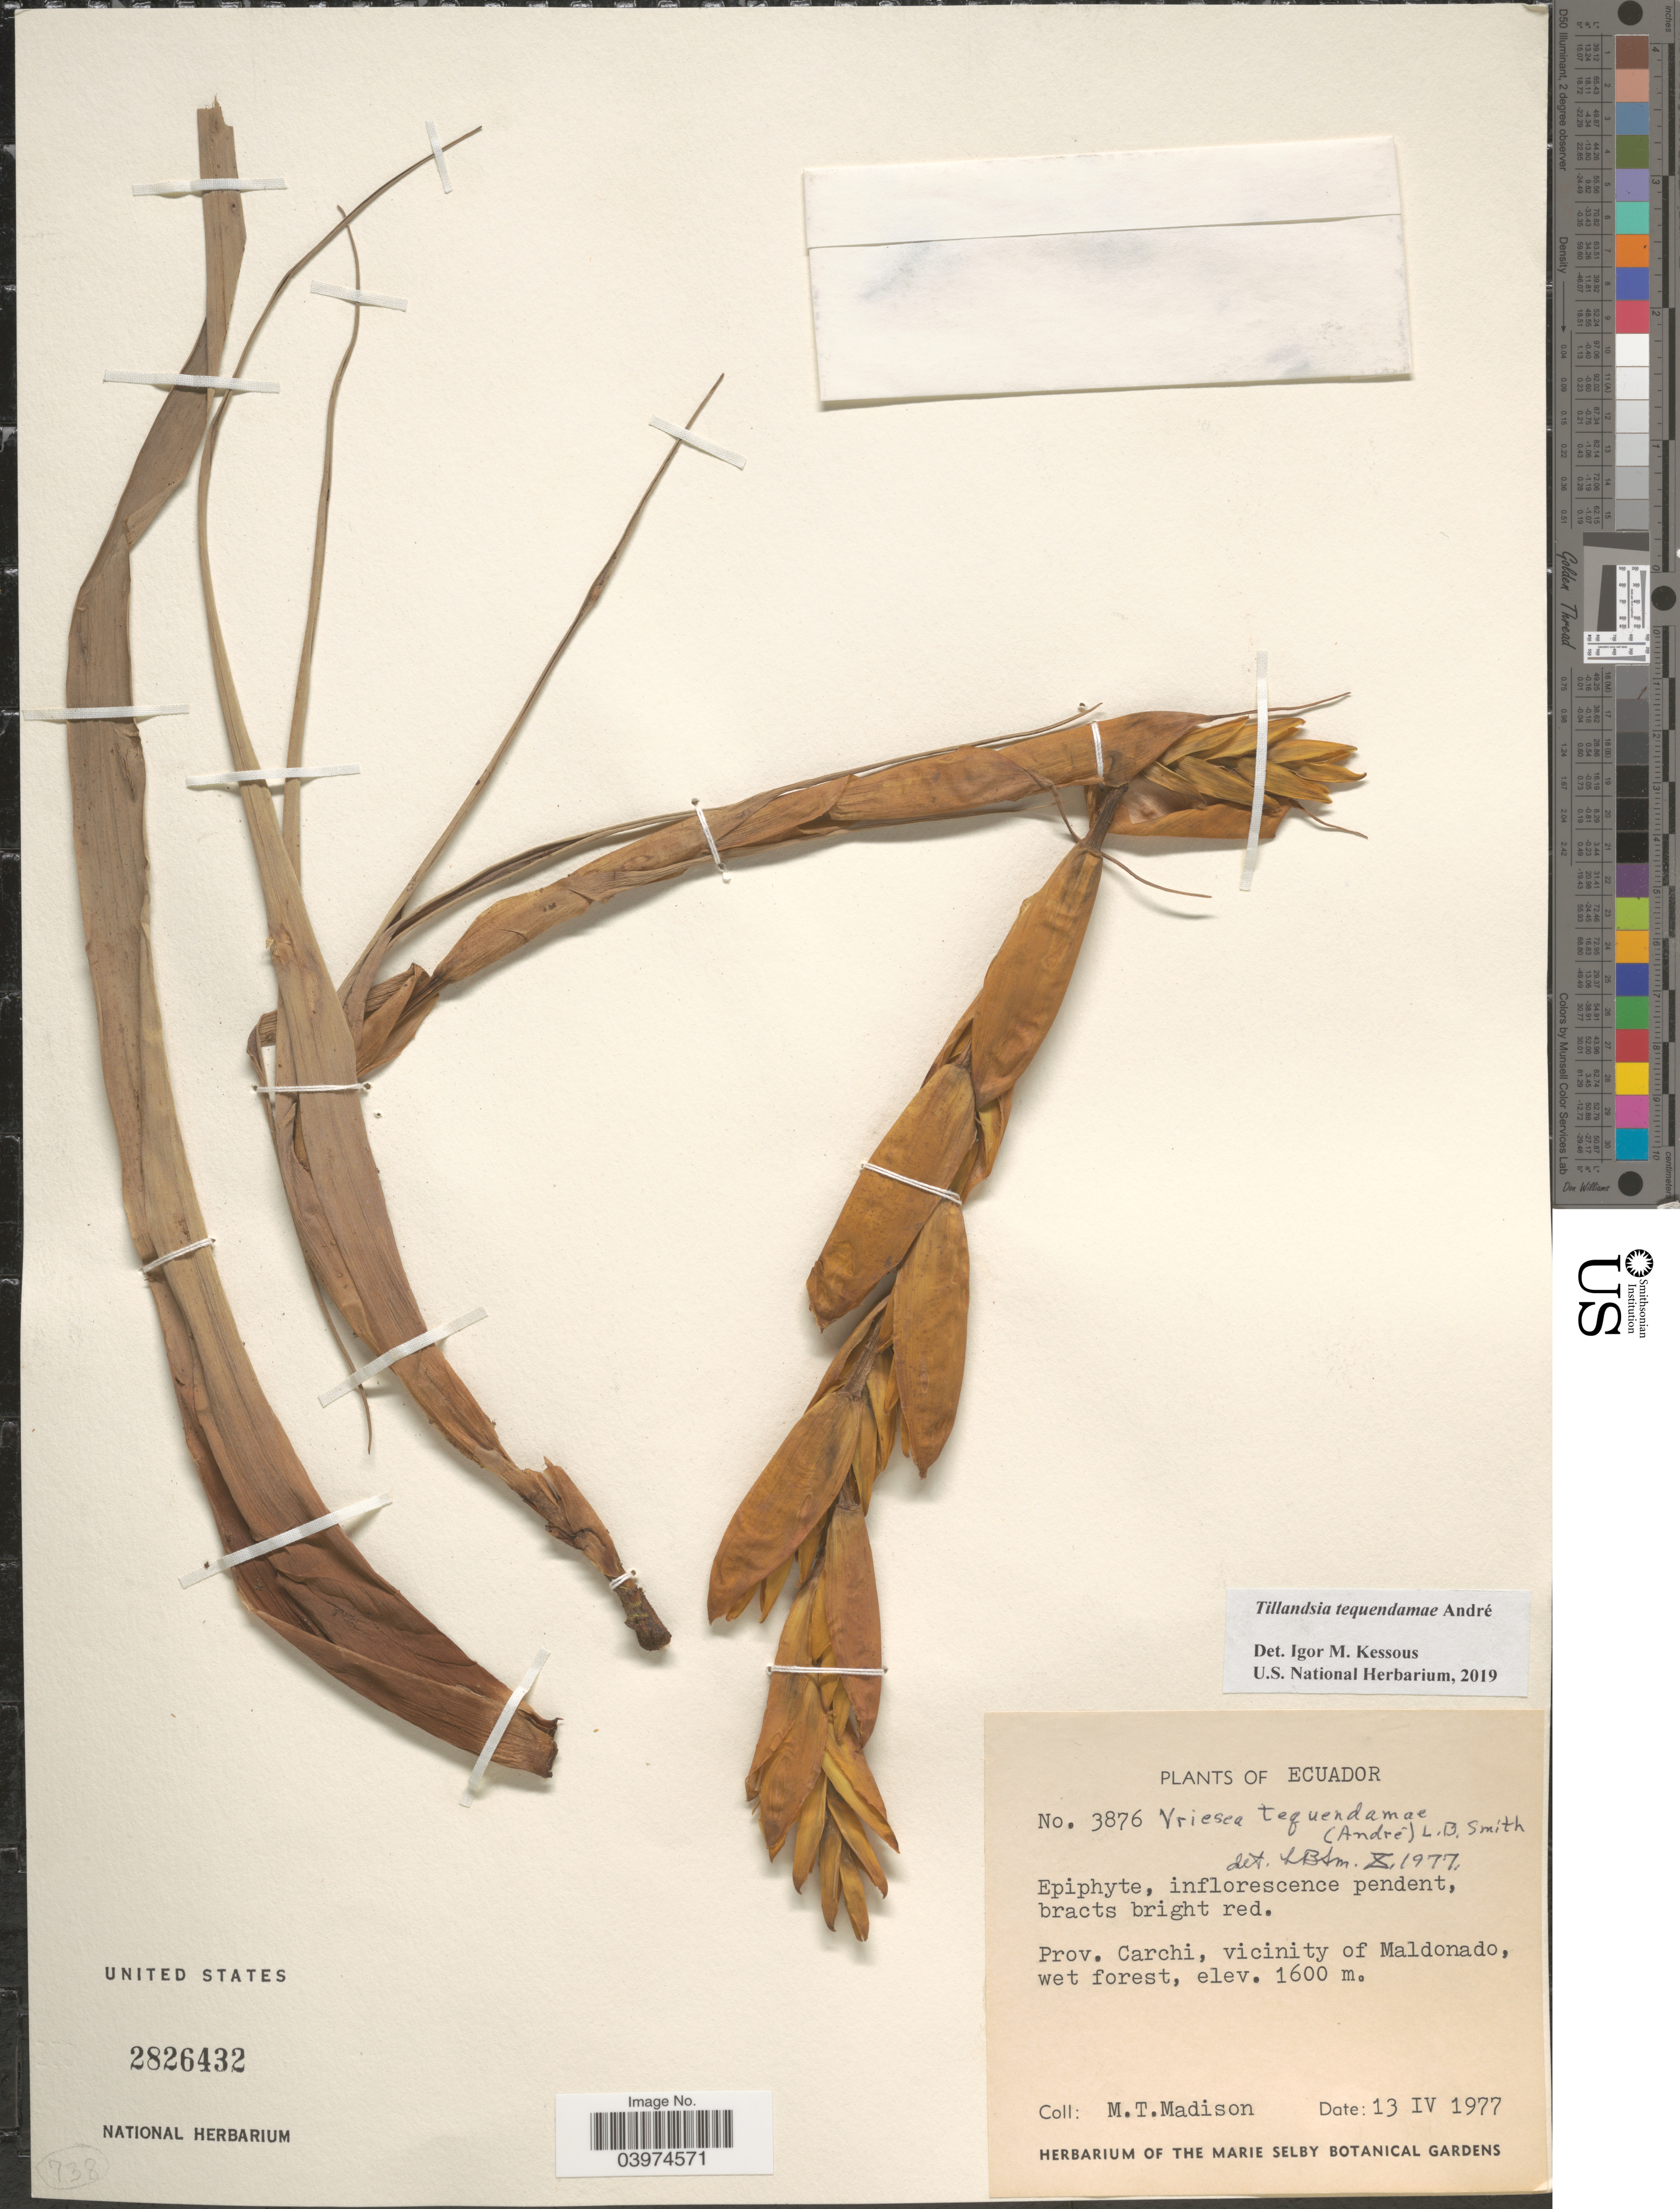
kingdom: Plantae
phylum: Tracheophyta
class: Liliopsida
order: Poales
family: Bromeliaceae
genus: Tillandsia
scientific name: Tillandsia tequendamae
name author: André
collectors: M. T. Madison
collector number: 3876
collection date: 1977-04-13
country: Ecuador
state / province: Carchi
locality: Vicinity of Maldonado, wet forest.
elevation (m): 1600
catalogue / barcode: US 2826432